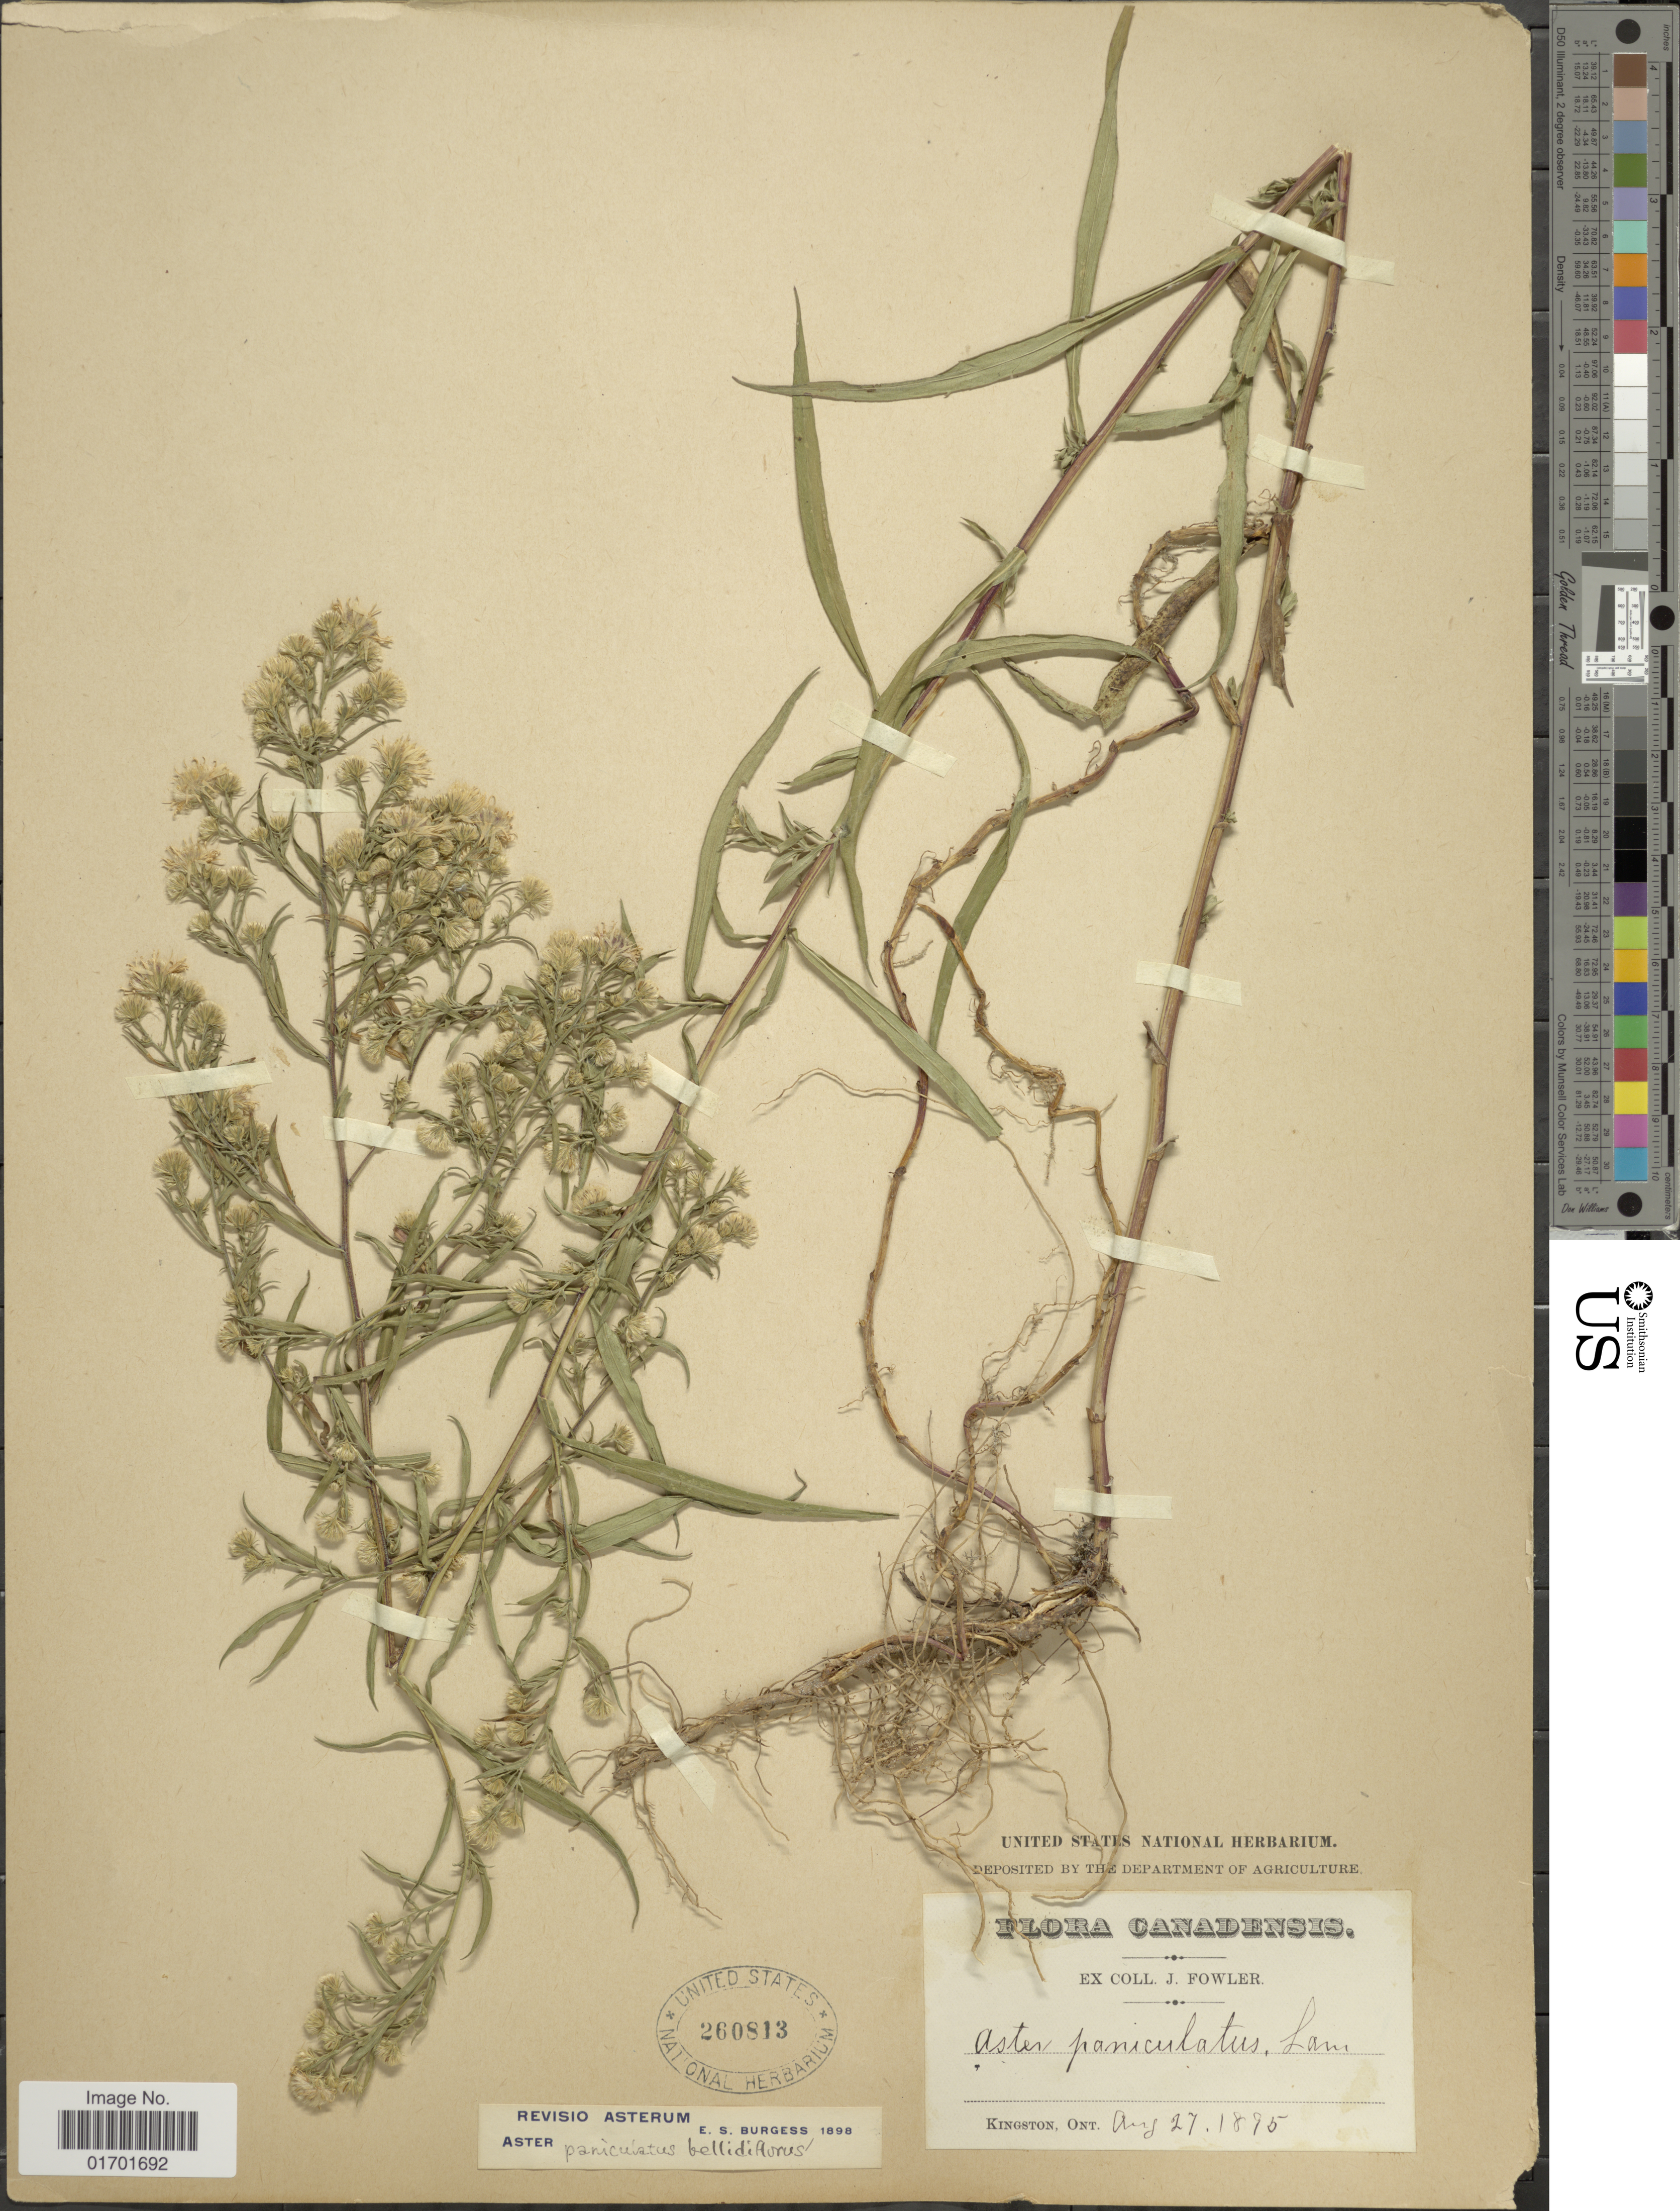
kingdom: Plantae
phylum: Tracheophyta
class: Magnoliopsida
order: Asterales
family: Asteraceae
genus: Symphyotrichum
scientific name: Symphyotrichum lanceolatum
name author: (Willd.) G.L. Nesom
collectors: J. P. Fowler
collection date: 1895-08-27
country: Canada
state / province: Ontario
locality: Kingston.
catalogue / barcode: US 260813